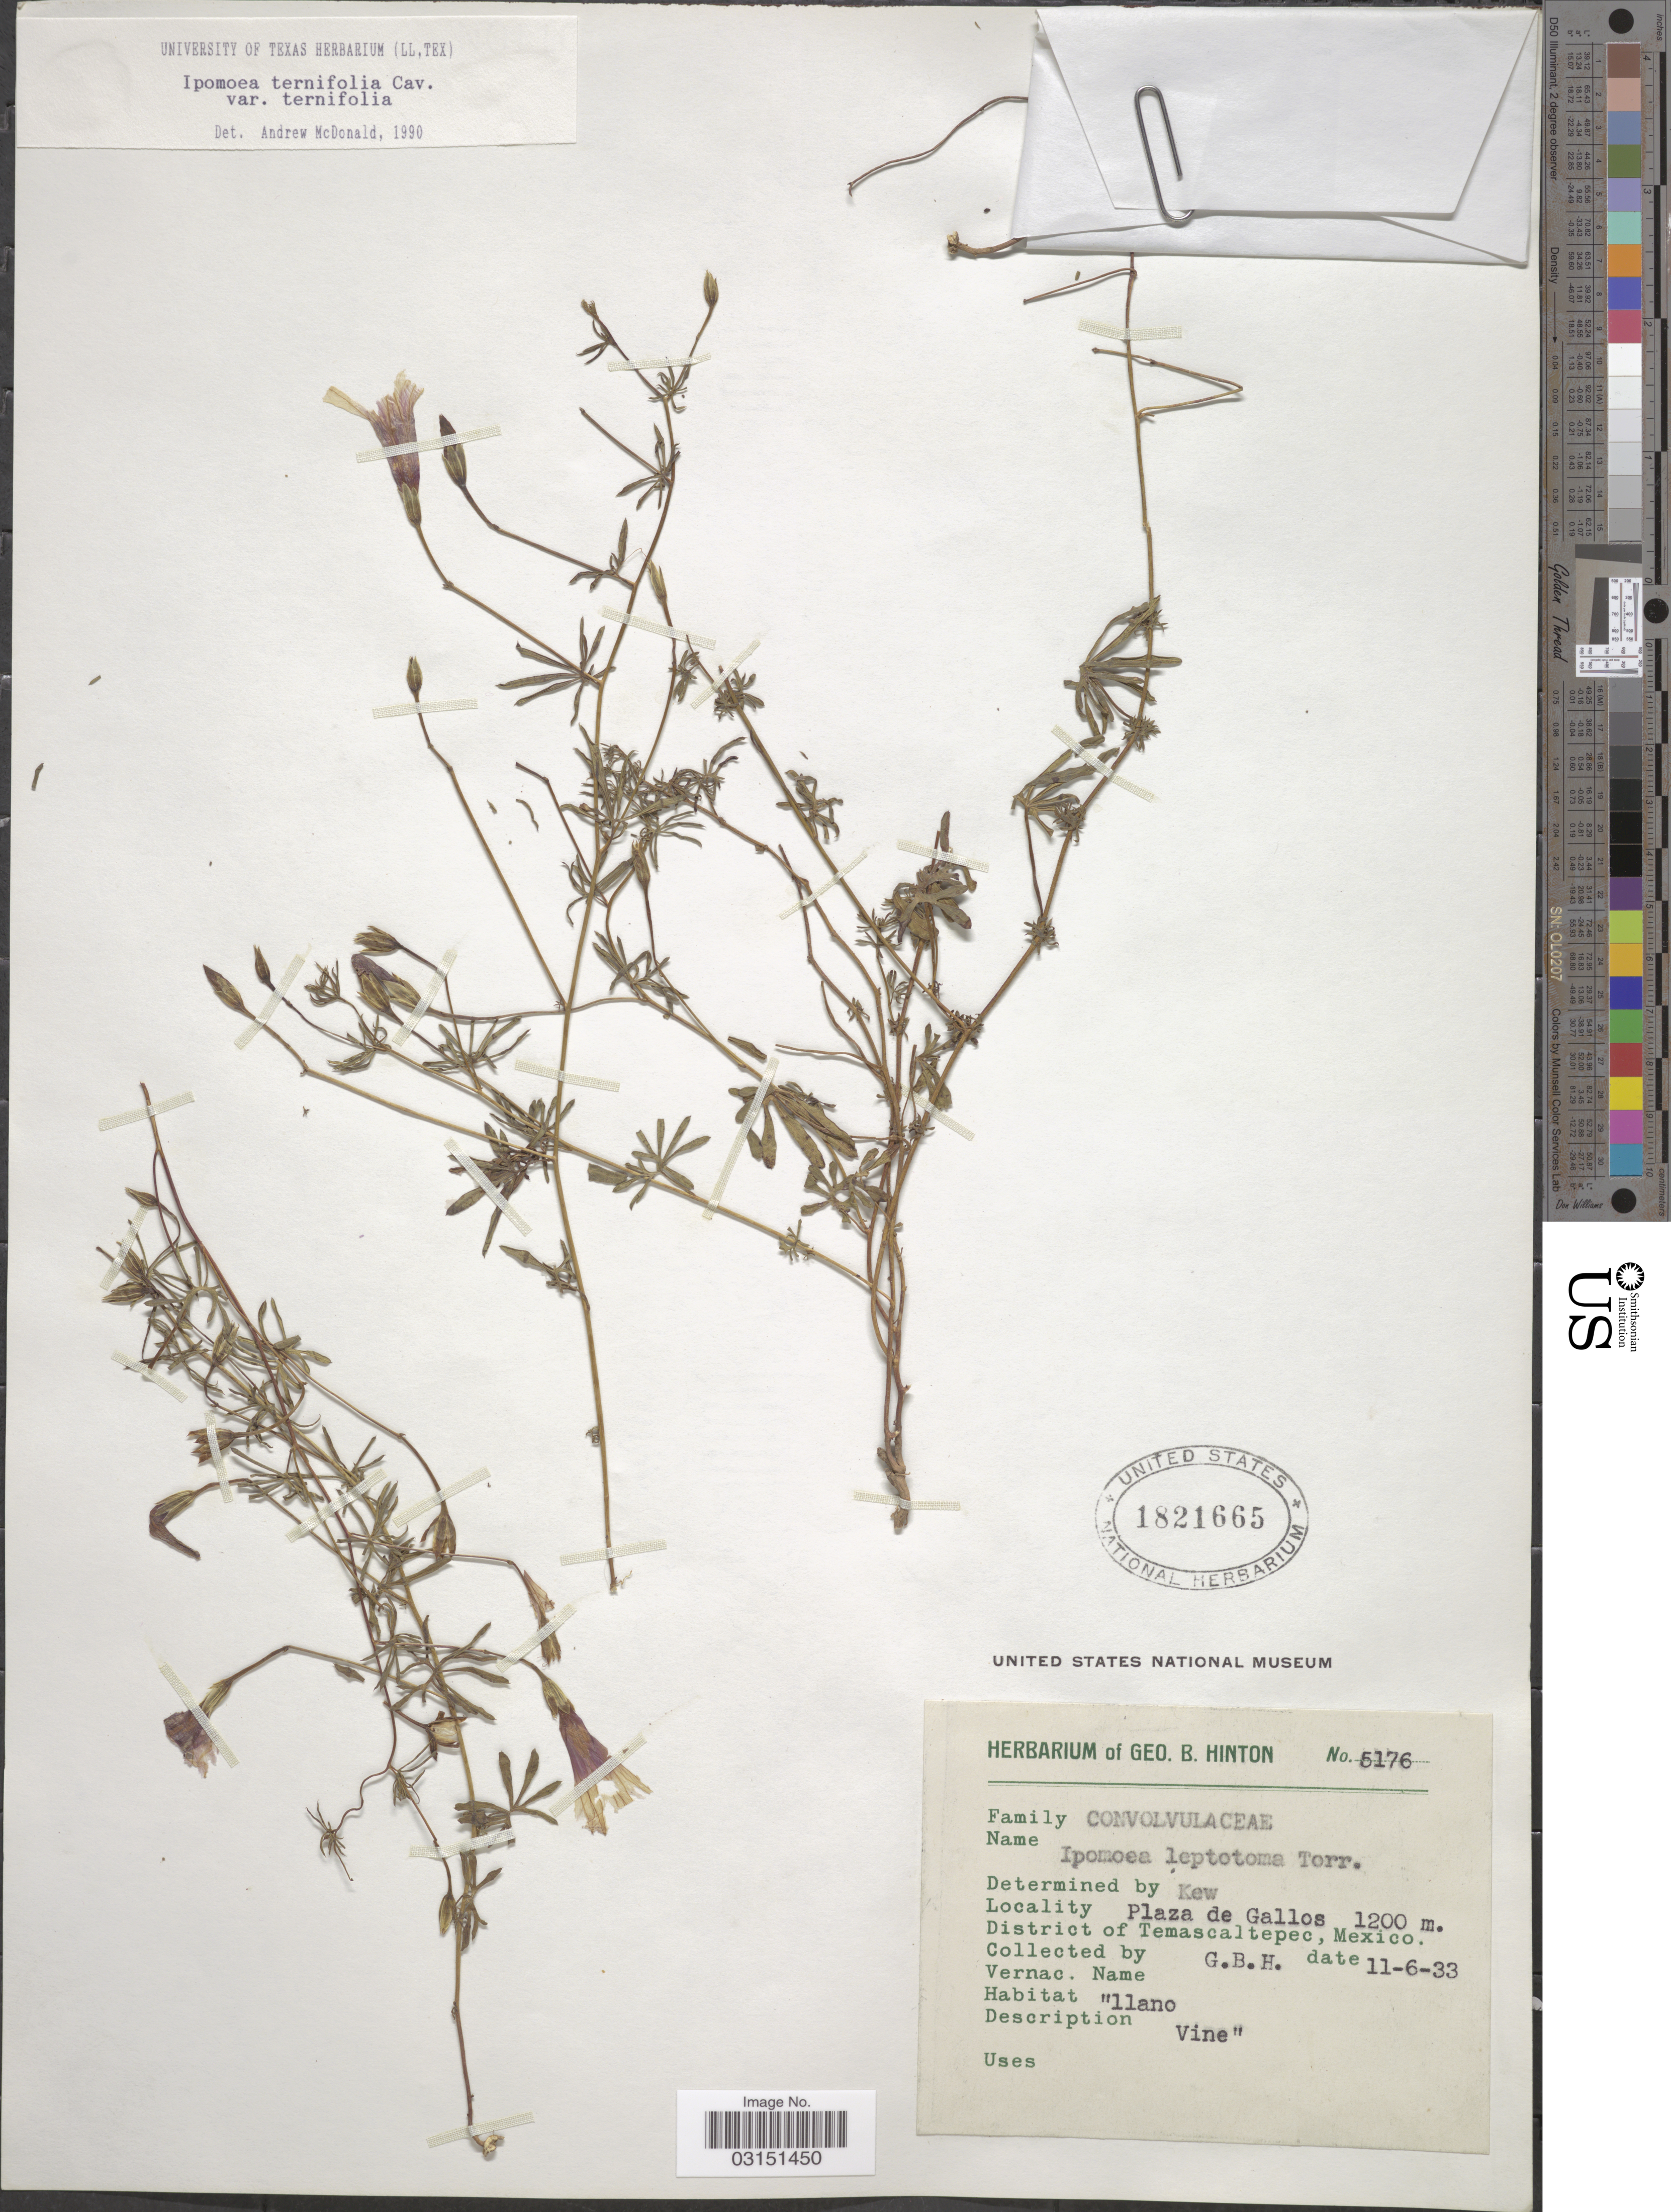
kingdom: Plantae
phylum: Tracheophyta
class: Magnoliopsida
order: Solanales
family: Convolvulaceae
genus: Ipomoea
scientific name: Ipomoea ternifolia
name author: Cav.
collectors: G. B. Hinton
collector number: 5176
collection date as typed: Transcribed d/m/y: 11/6/33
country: Mexico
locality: Plaza de Gallos. District of Temascaltepec.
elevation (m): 1200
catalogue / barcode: US 1821665